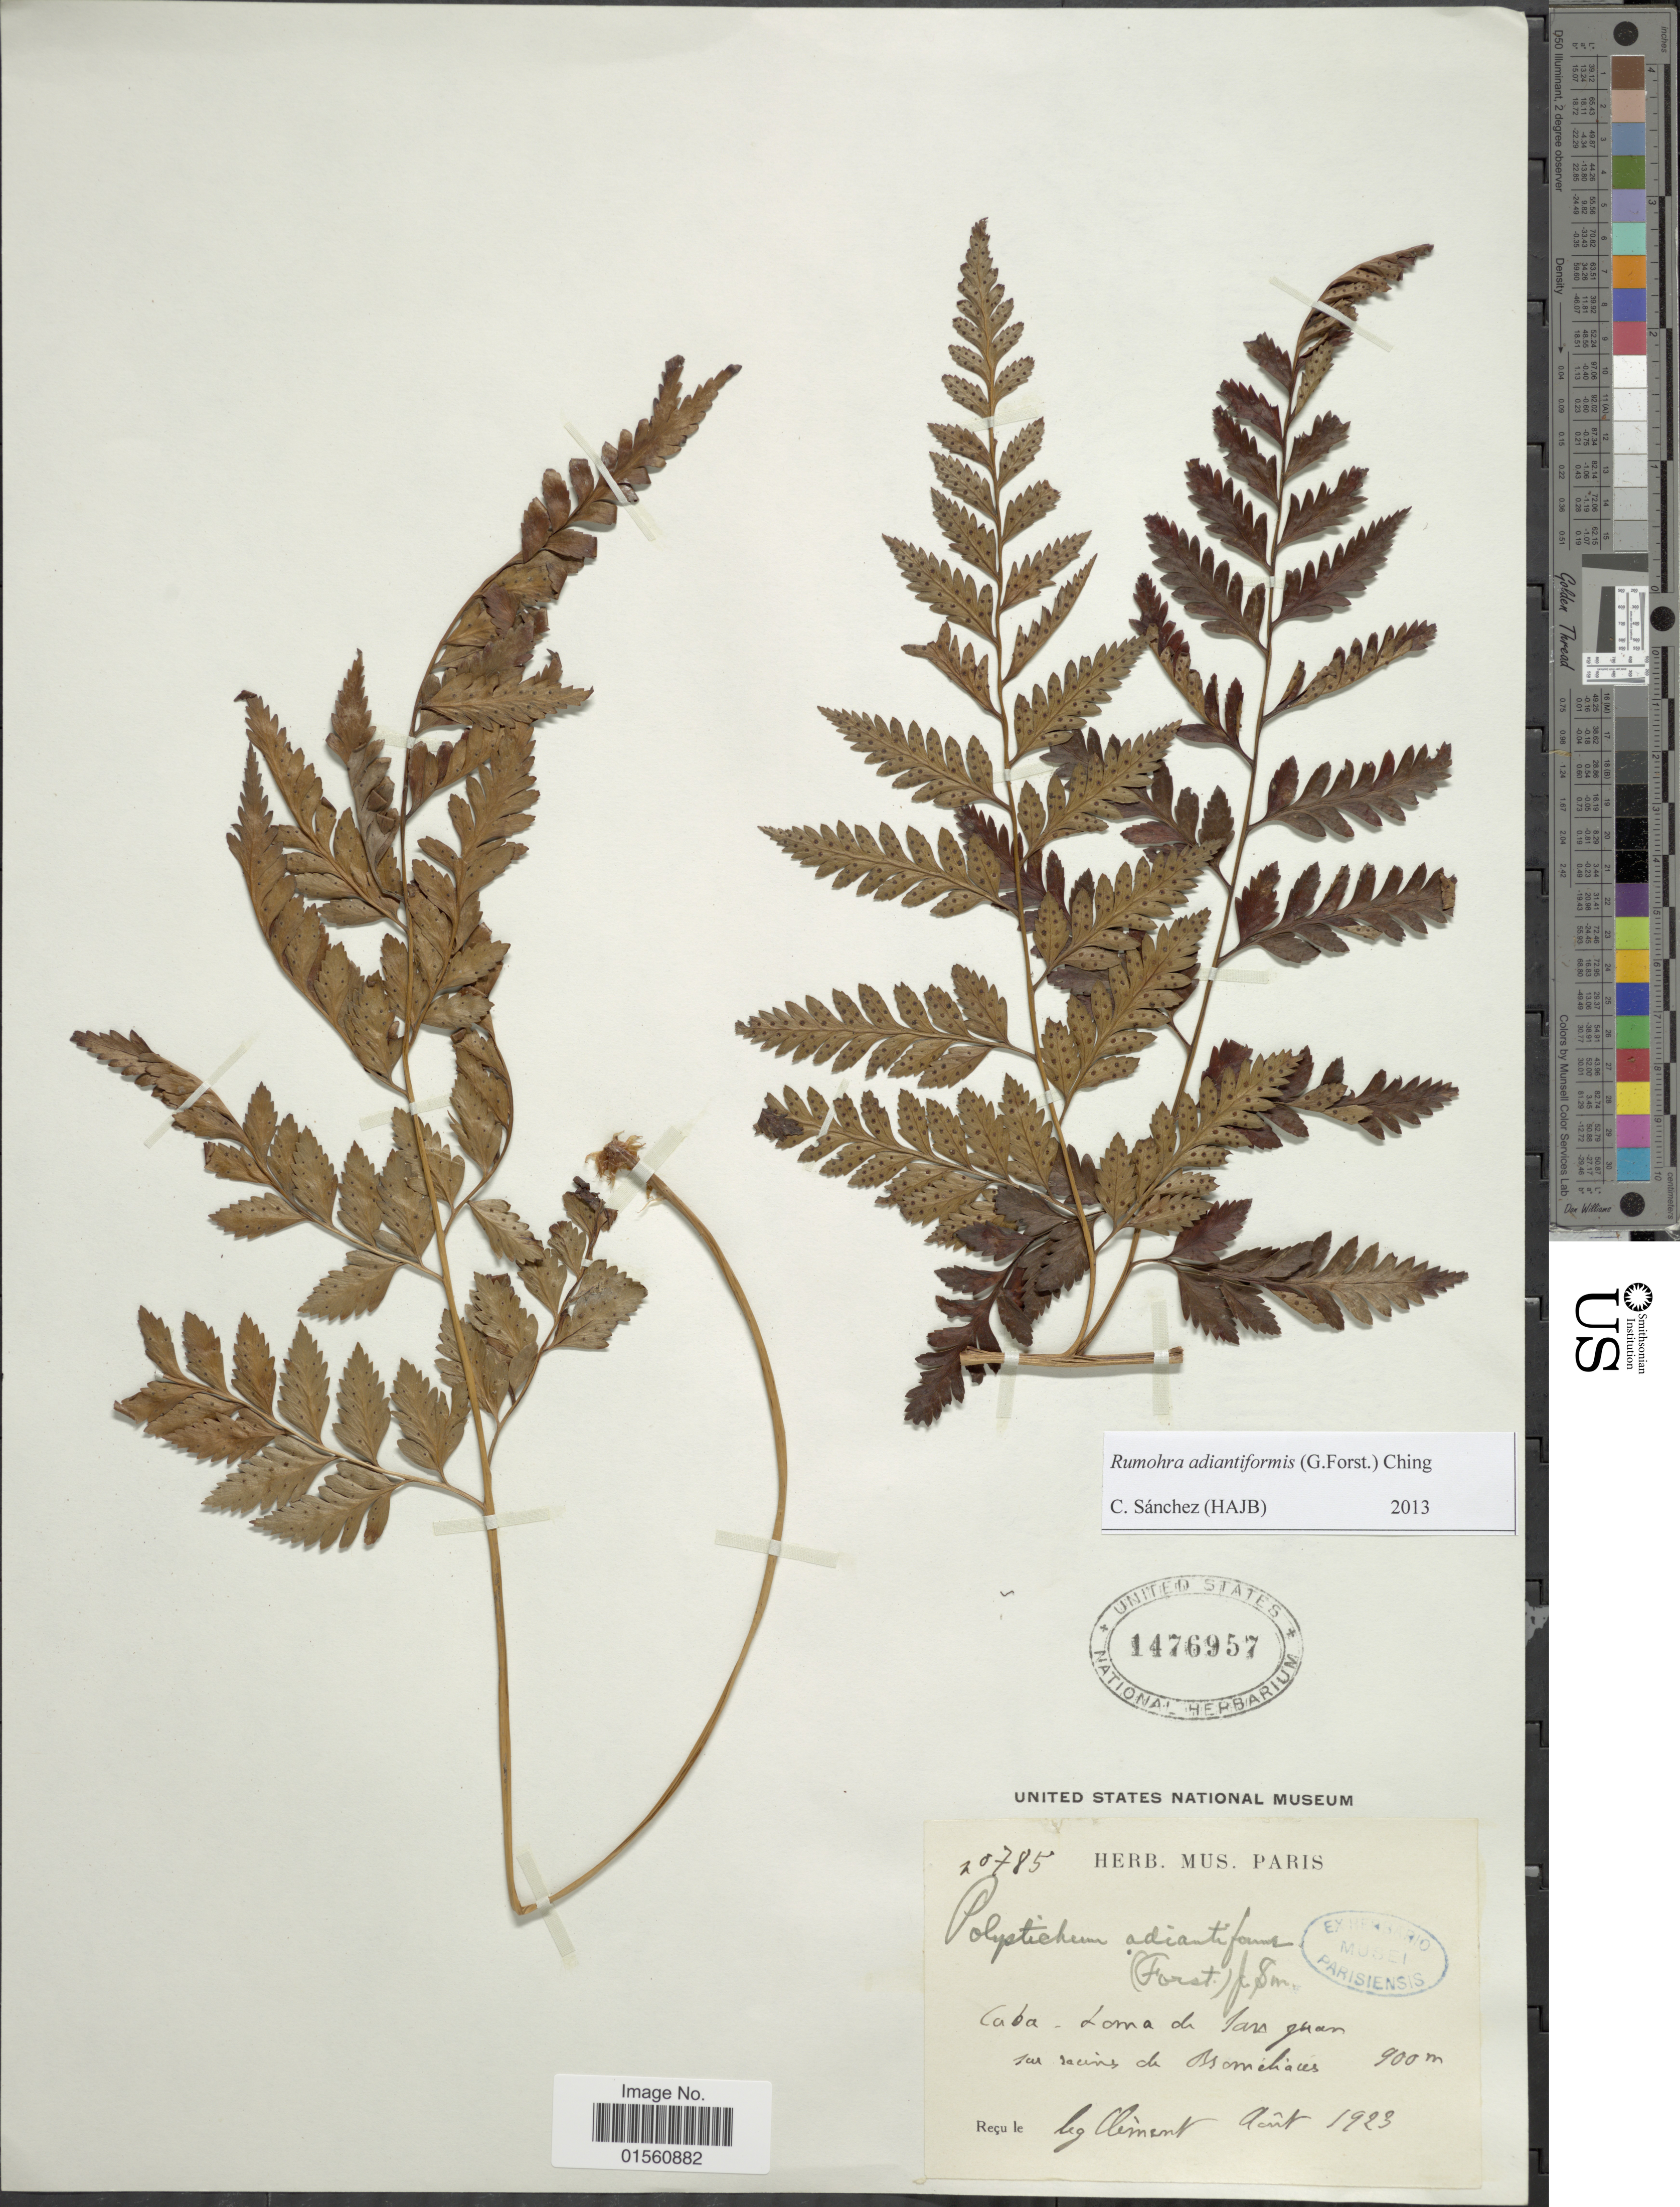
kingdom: Plantae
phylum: Tracheophyta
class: Polypodiopsida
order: Polypodiales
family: Dryopteridaceae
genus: Rumohra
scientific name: Rumohra adiantiformis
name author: (G. Forst.) Ching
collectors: -. Clement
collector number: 20785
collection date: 1923-08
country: Cuba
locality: Loma de San juan,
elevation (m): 900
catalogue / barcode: US 1476957